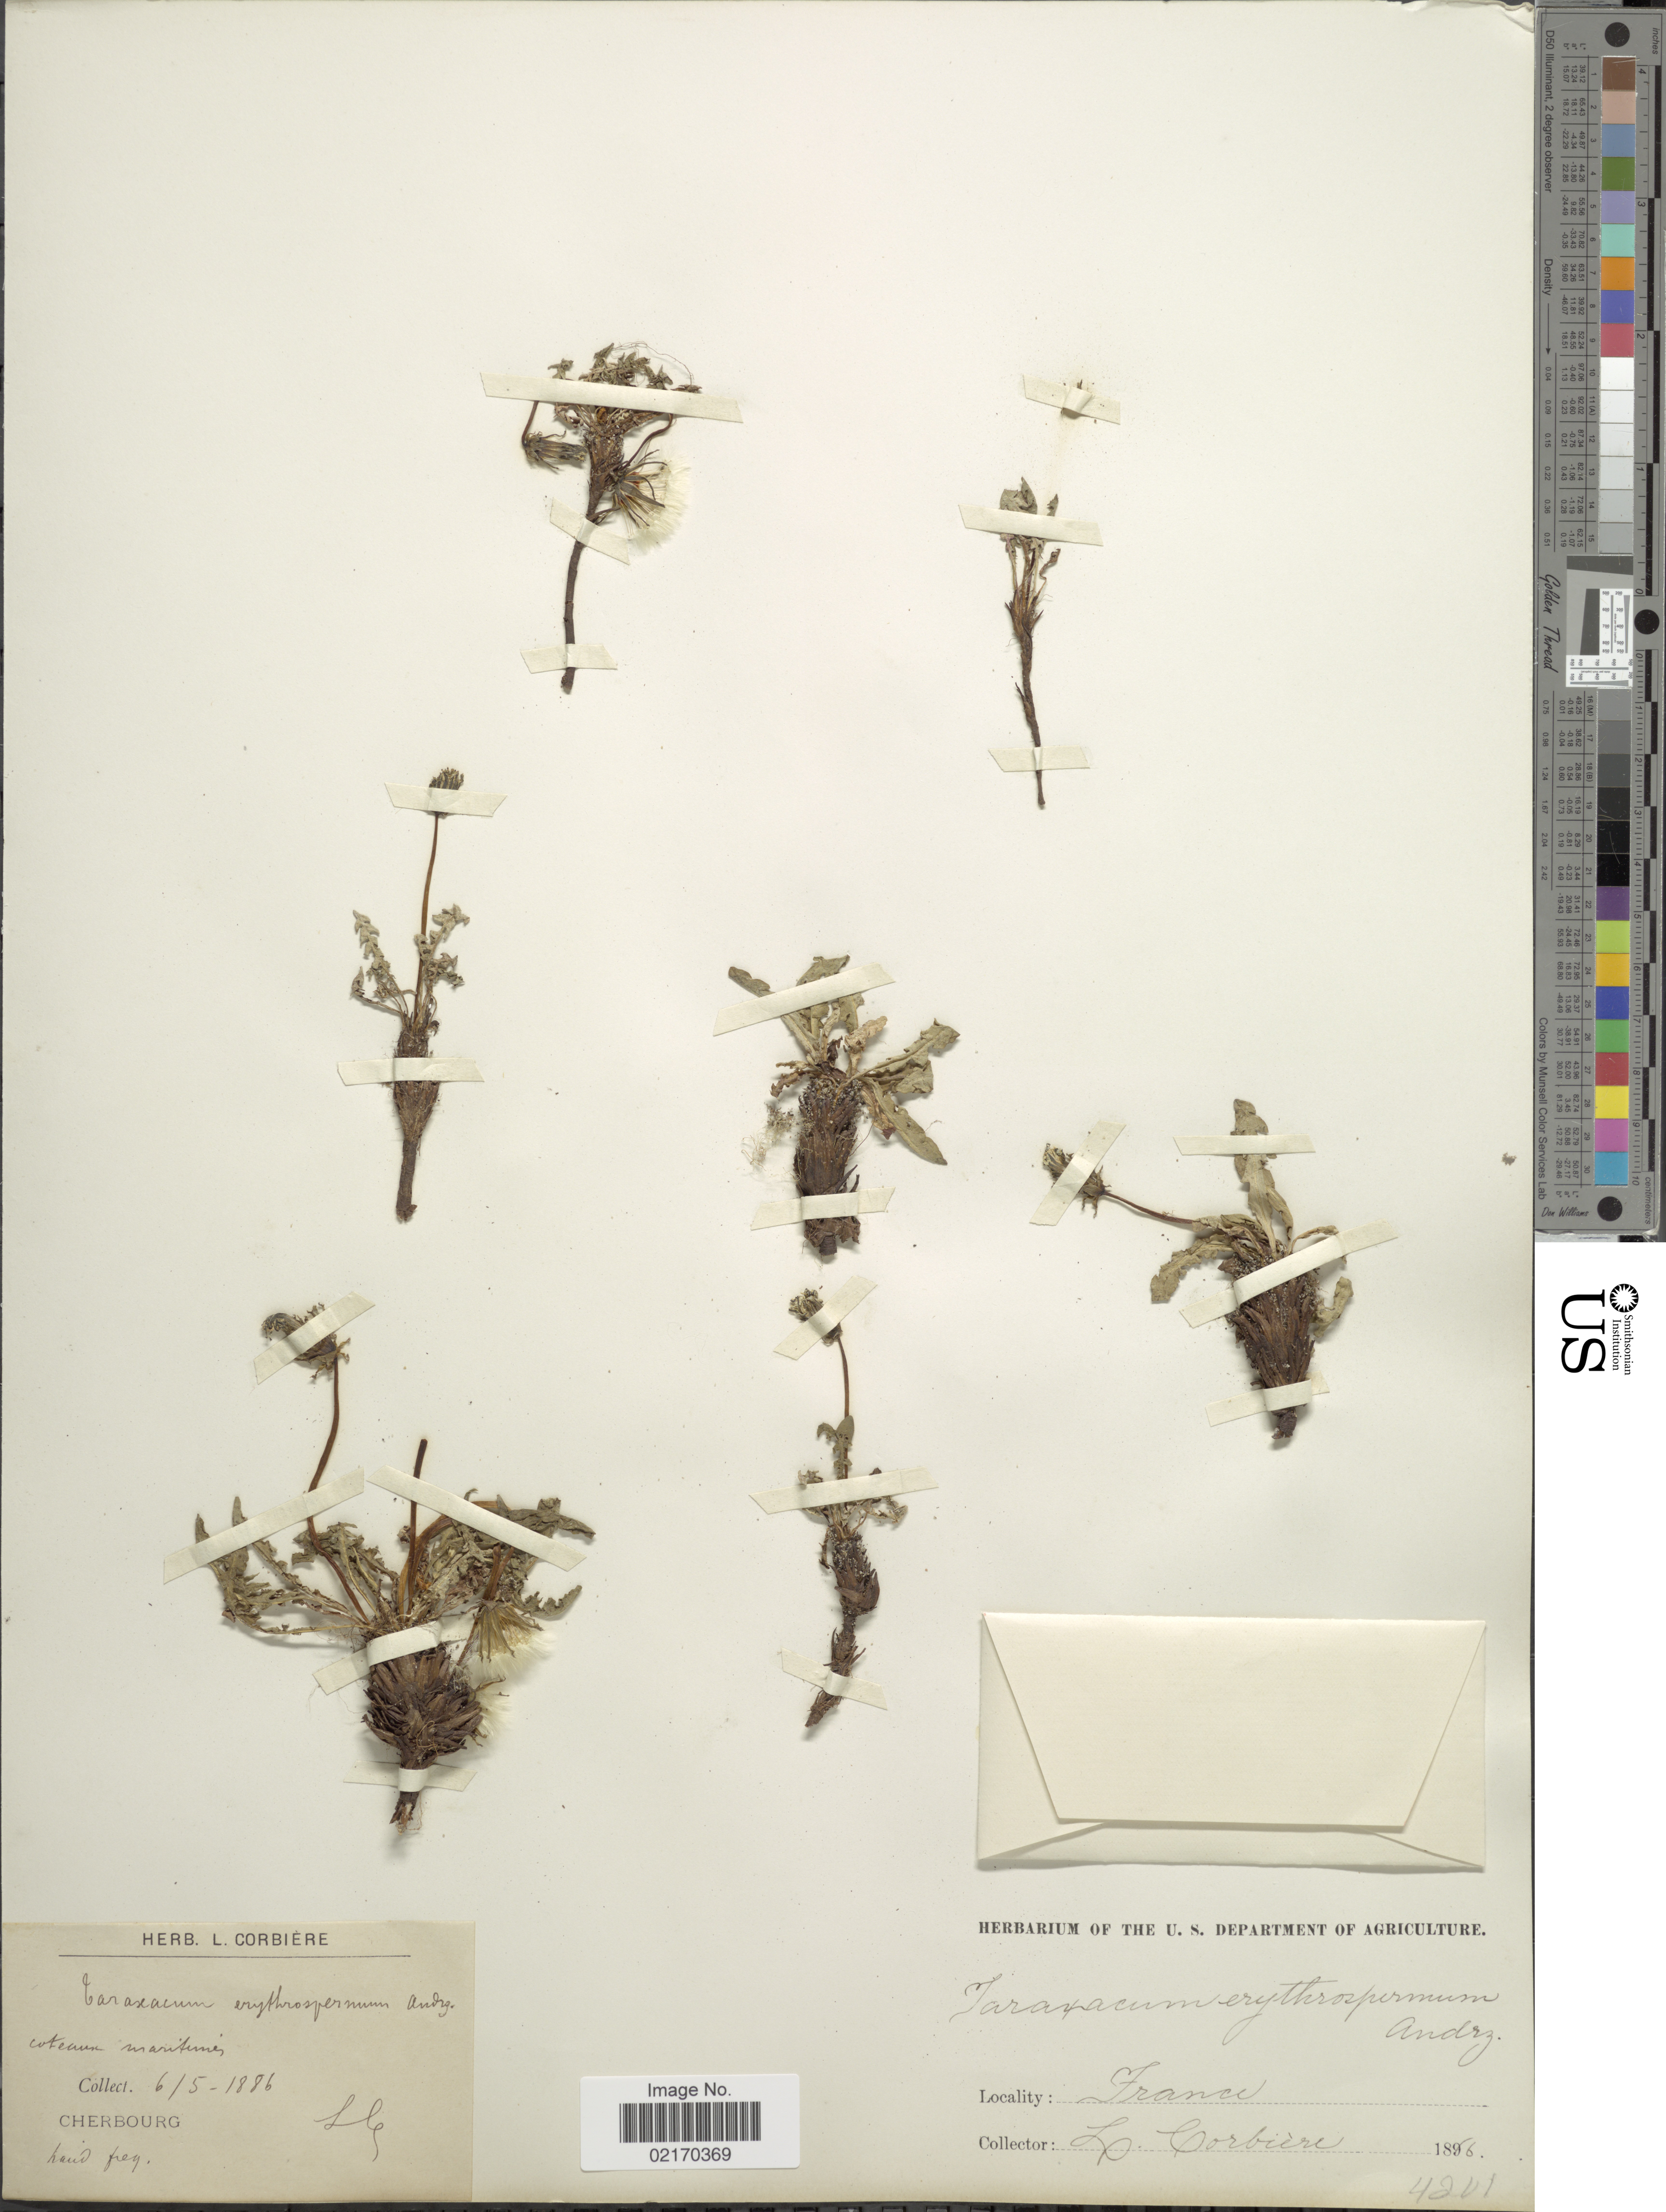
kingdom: Plantae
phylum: Tracheophyta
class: Magnoliopsida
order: Asterales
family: Asteraceae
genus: Taraxacum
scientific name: Taraxacum erythrospermum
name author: Andrz. ex Besser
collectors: L. Corbière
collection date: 1886-05-06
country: France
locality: Cherbourg